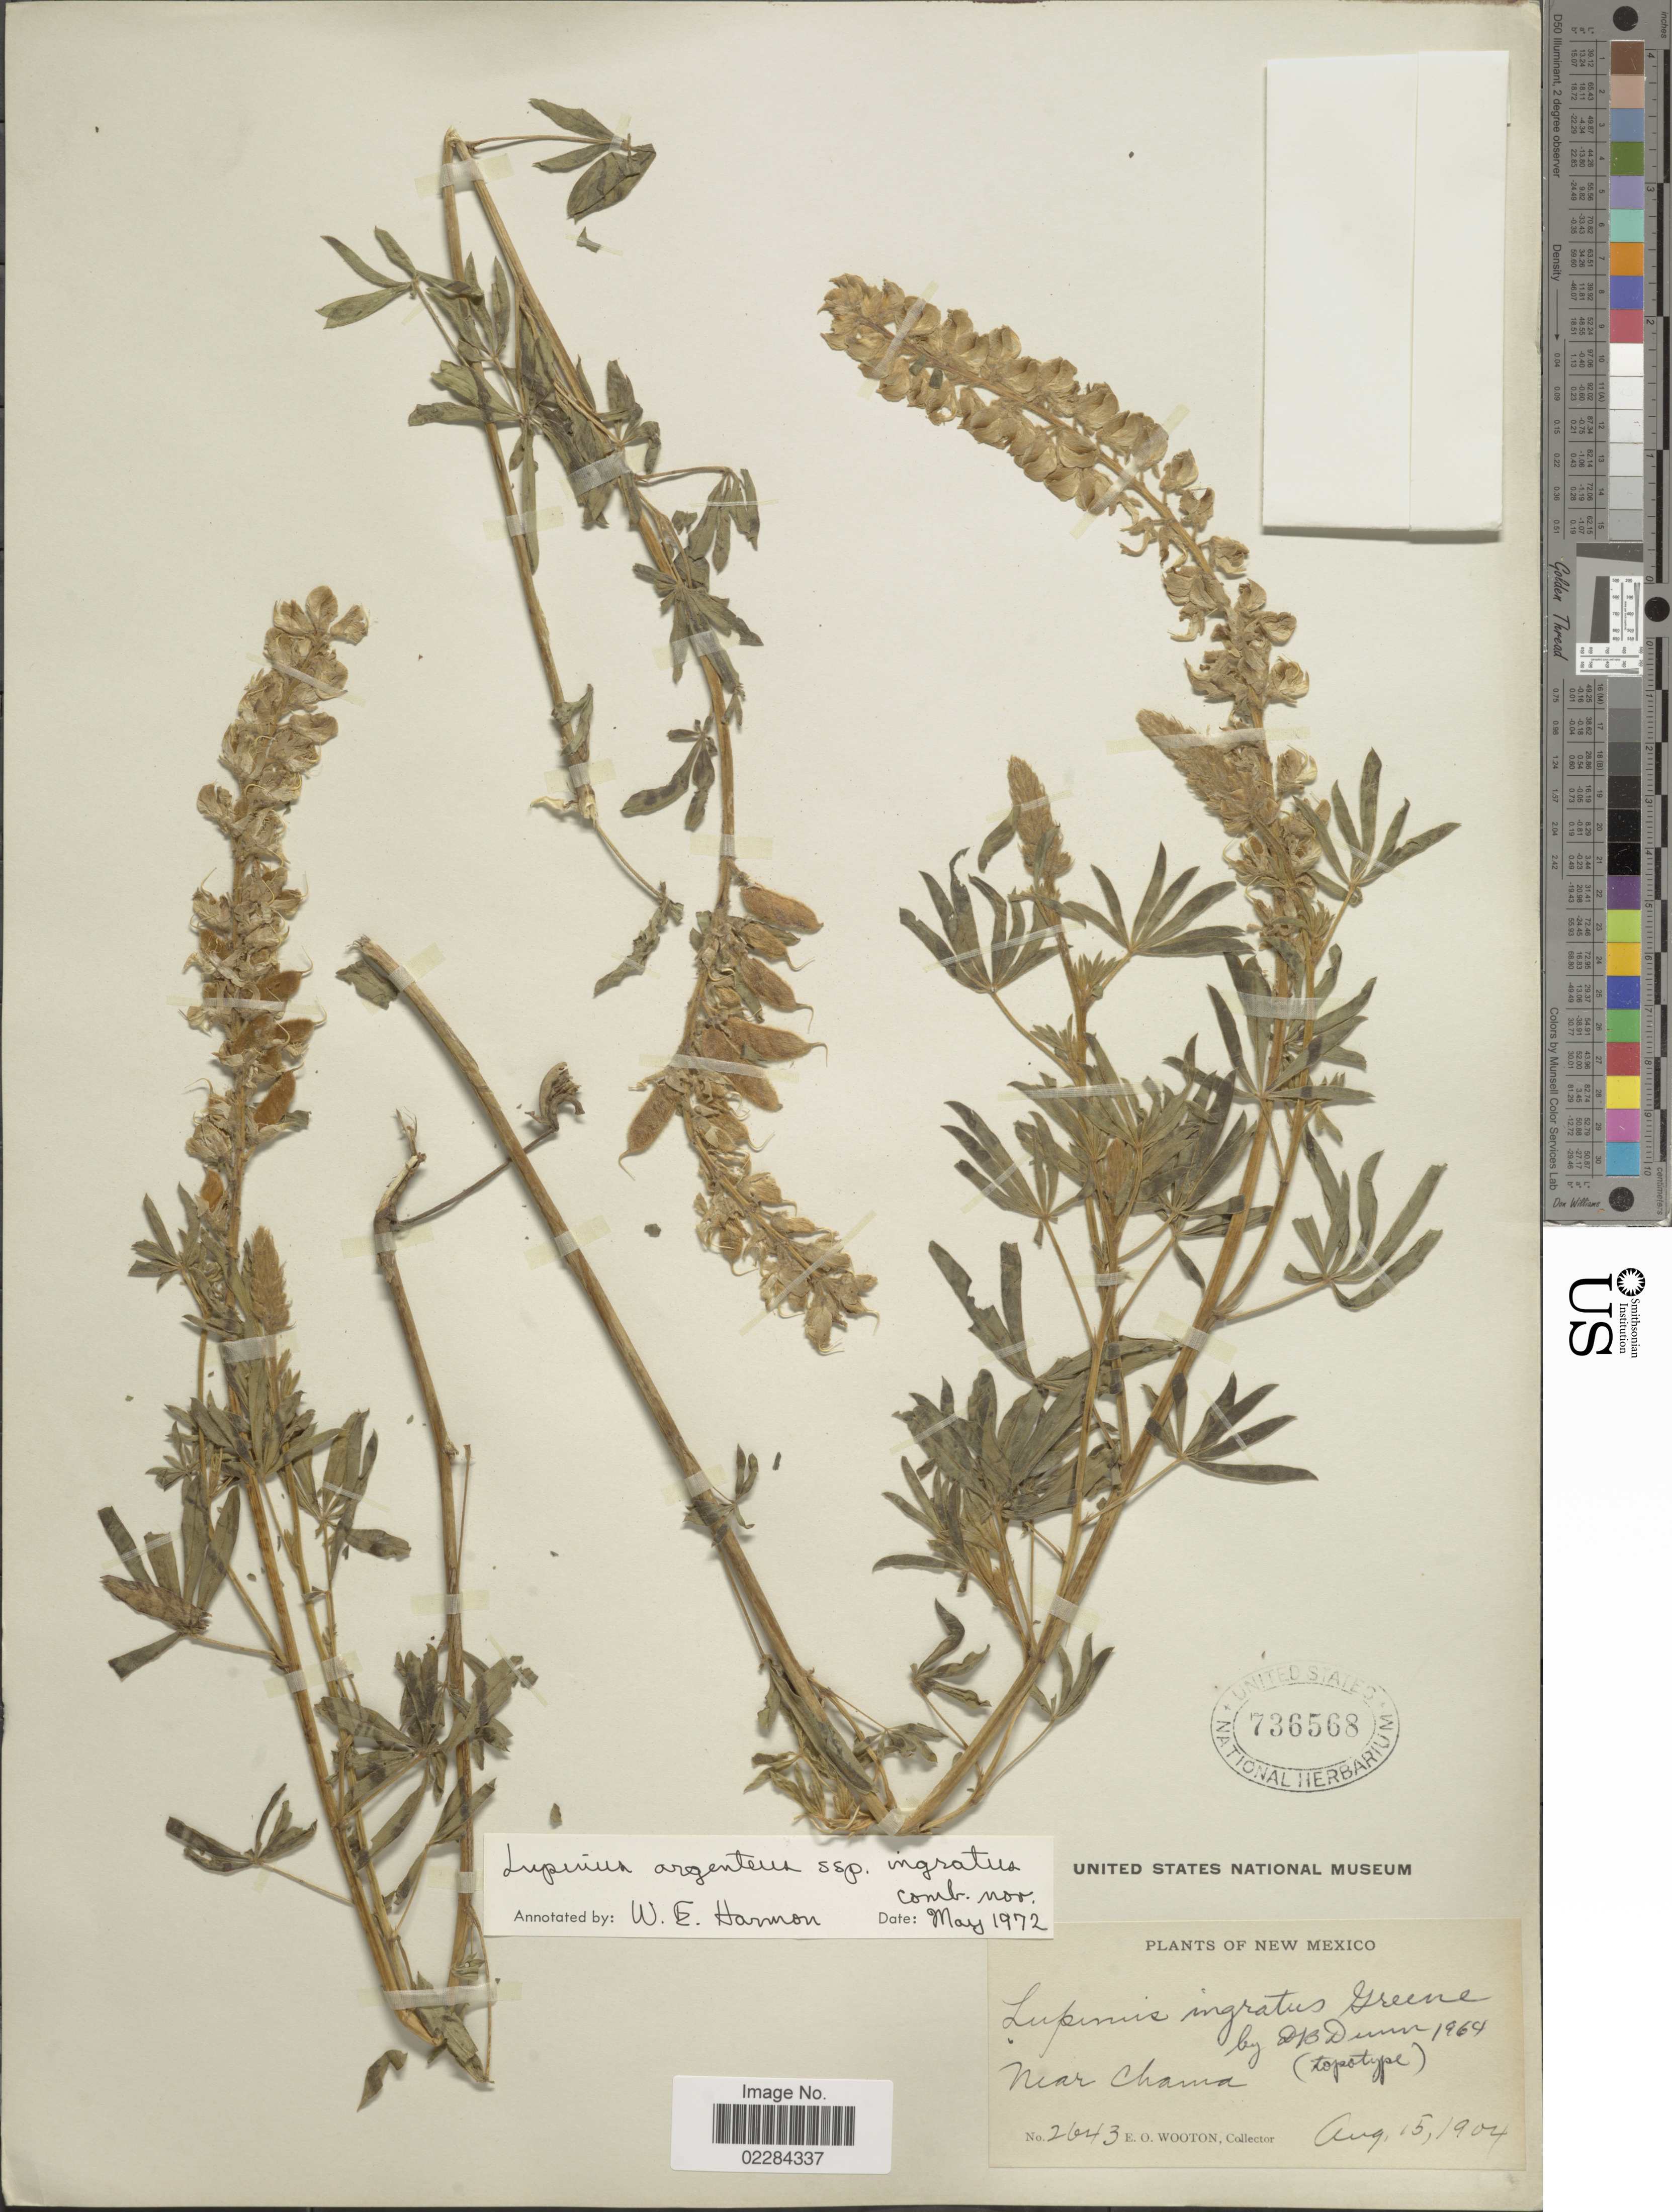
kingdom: Plantae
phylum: Tracheophyta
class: Magnoliopsida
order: Fabales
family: Fabaceae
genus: Lupinus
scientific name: Lupinus argenteus var. fulvomaculatus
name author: (Payson) Barneby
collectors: E. O. Wooton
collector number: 2643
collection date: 1904-08-15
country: United States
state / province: New Mexico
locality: Near Chama.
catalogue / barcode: US 736568